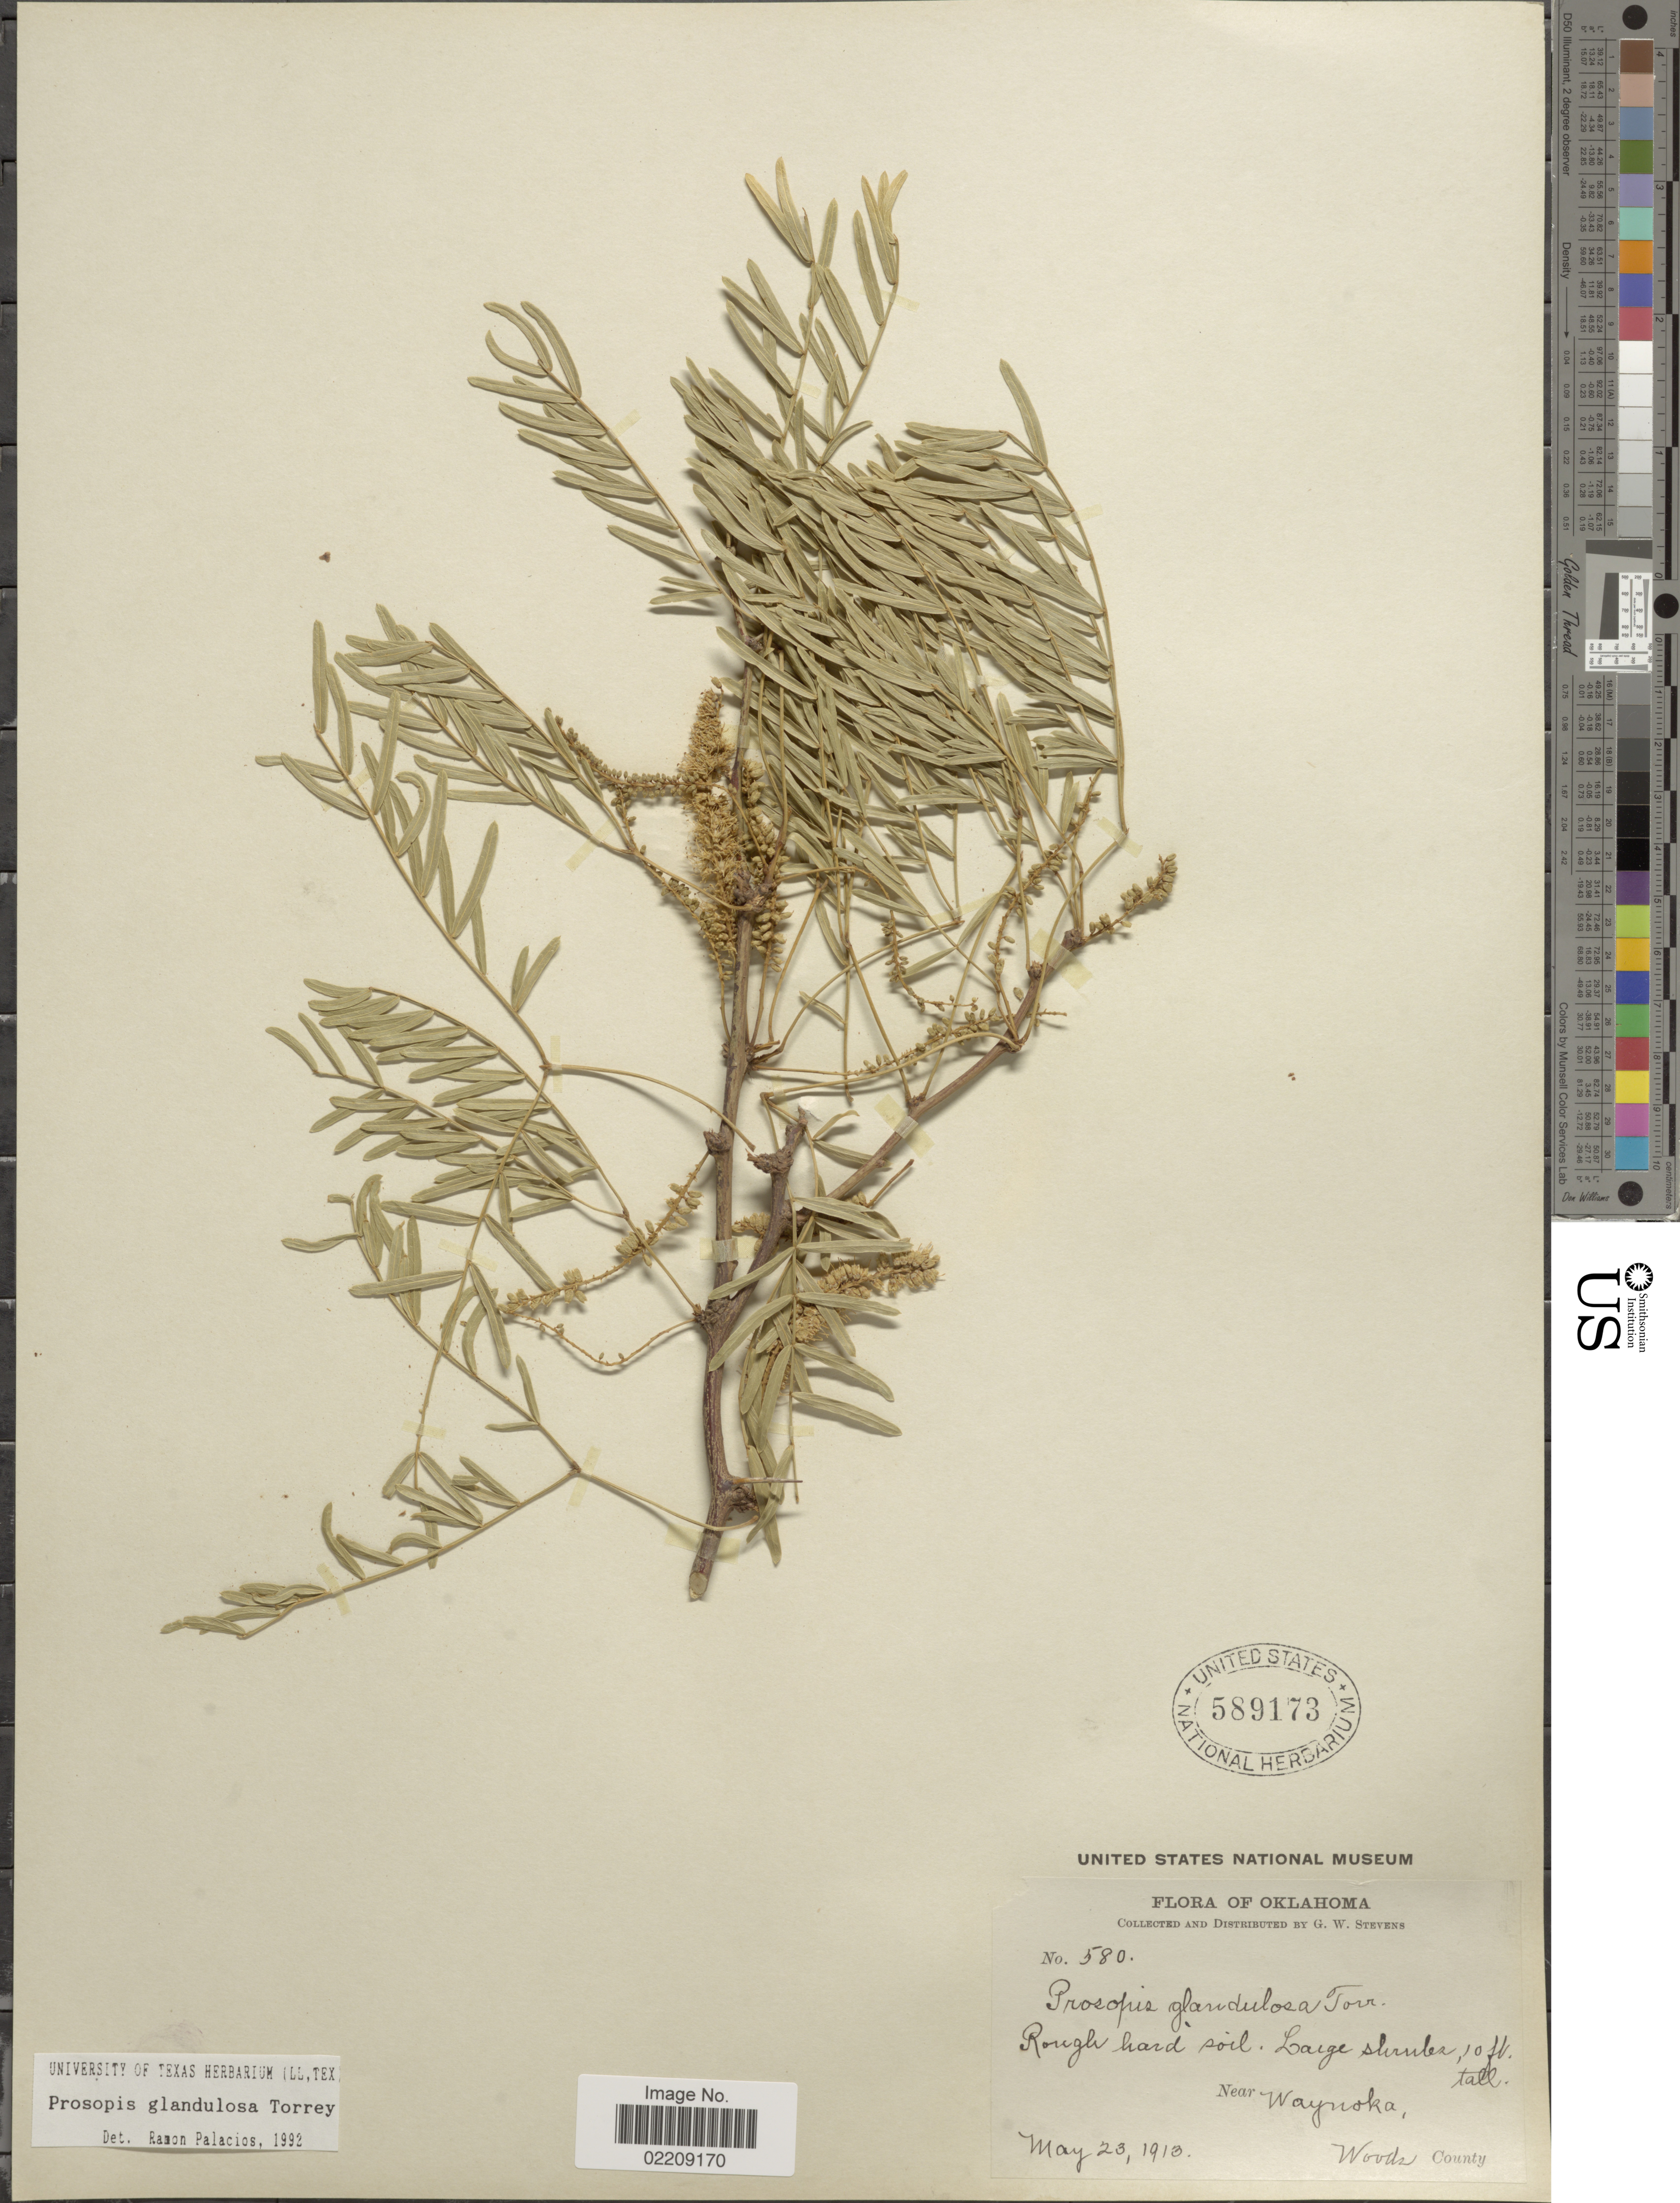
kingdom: Plantae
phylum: Tracheophyta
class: Magnoliopsida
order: Fabales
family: Fabaceae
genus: Neltuma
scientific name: Neltuma glandulosa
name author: (Torr.) Britton & Rose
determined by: Strong, Mark T., (BOT), Smithsonian Institution - National Museum of Natural History (UNITED STATES)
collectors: G. W. Stevens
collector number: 580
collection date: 1913-05-23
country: United States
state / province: Oklahoma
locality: Rough hard soil. Near Waynoka, Woods County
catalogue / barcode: US 589173